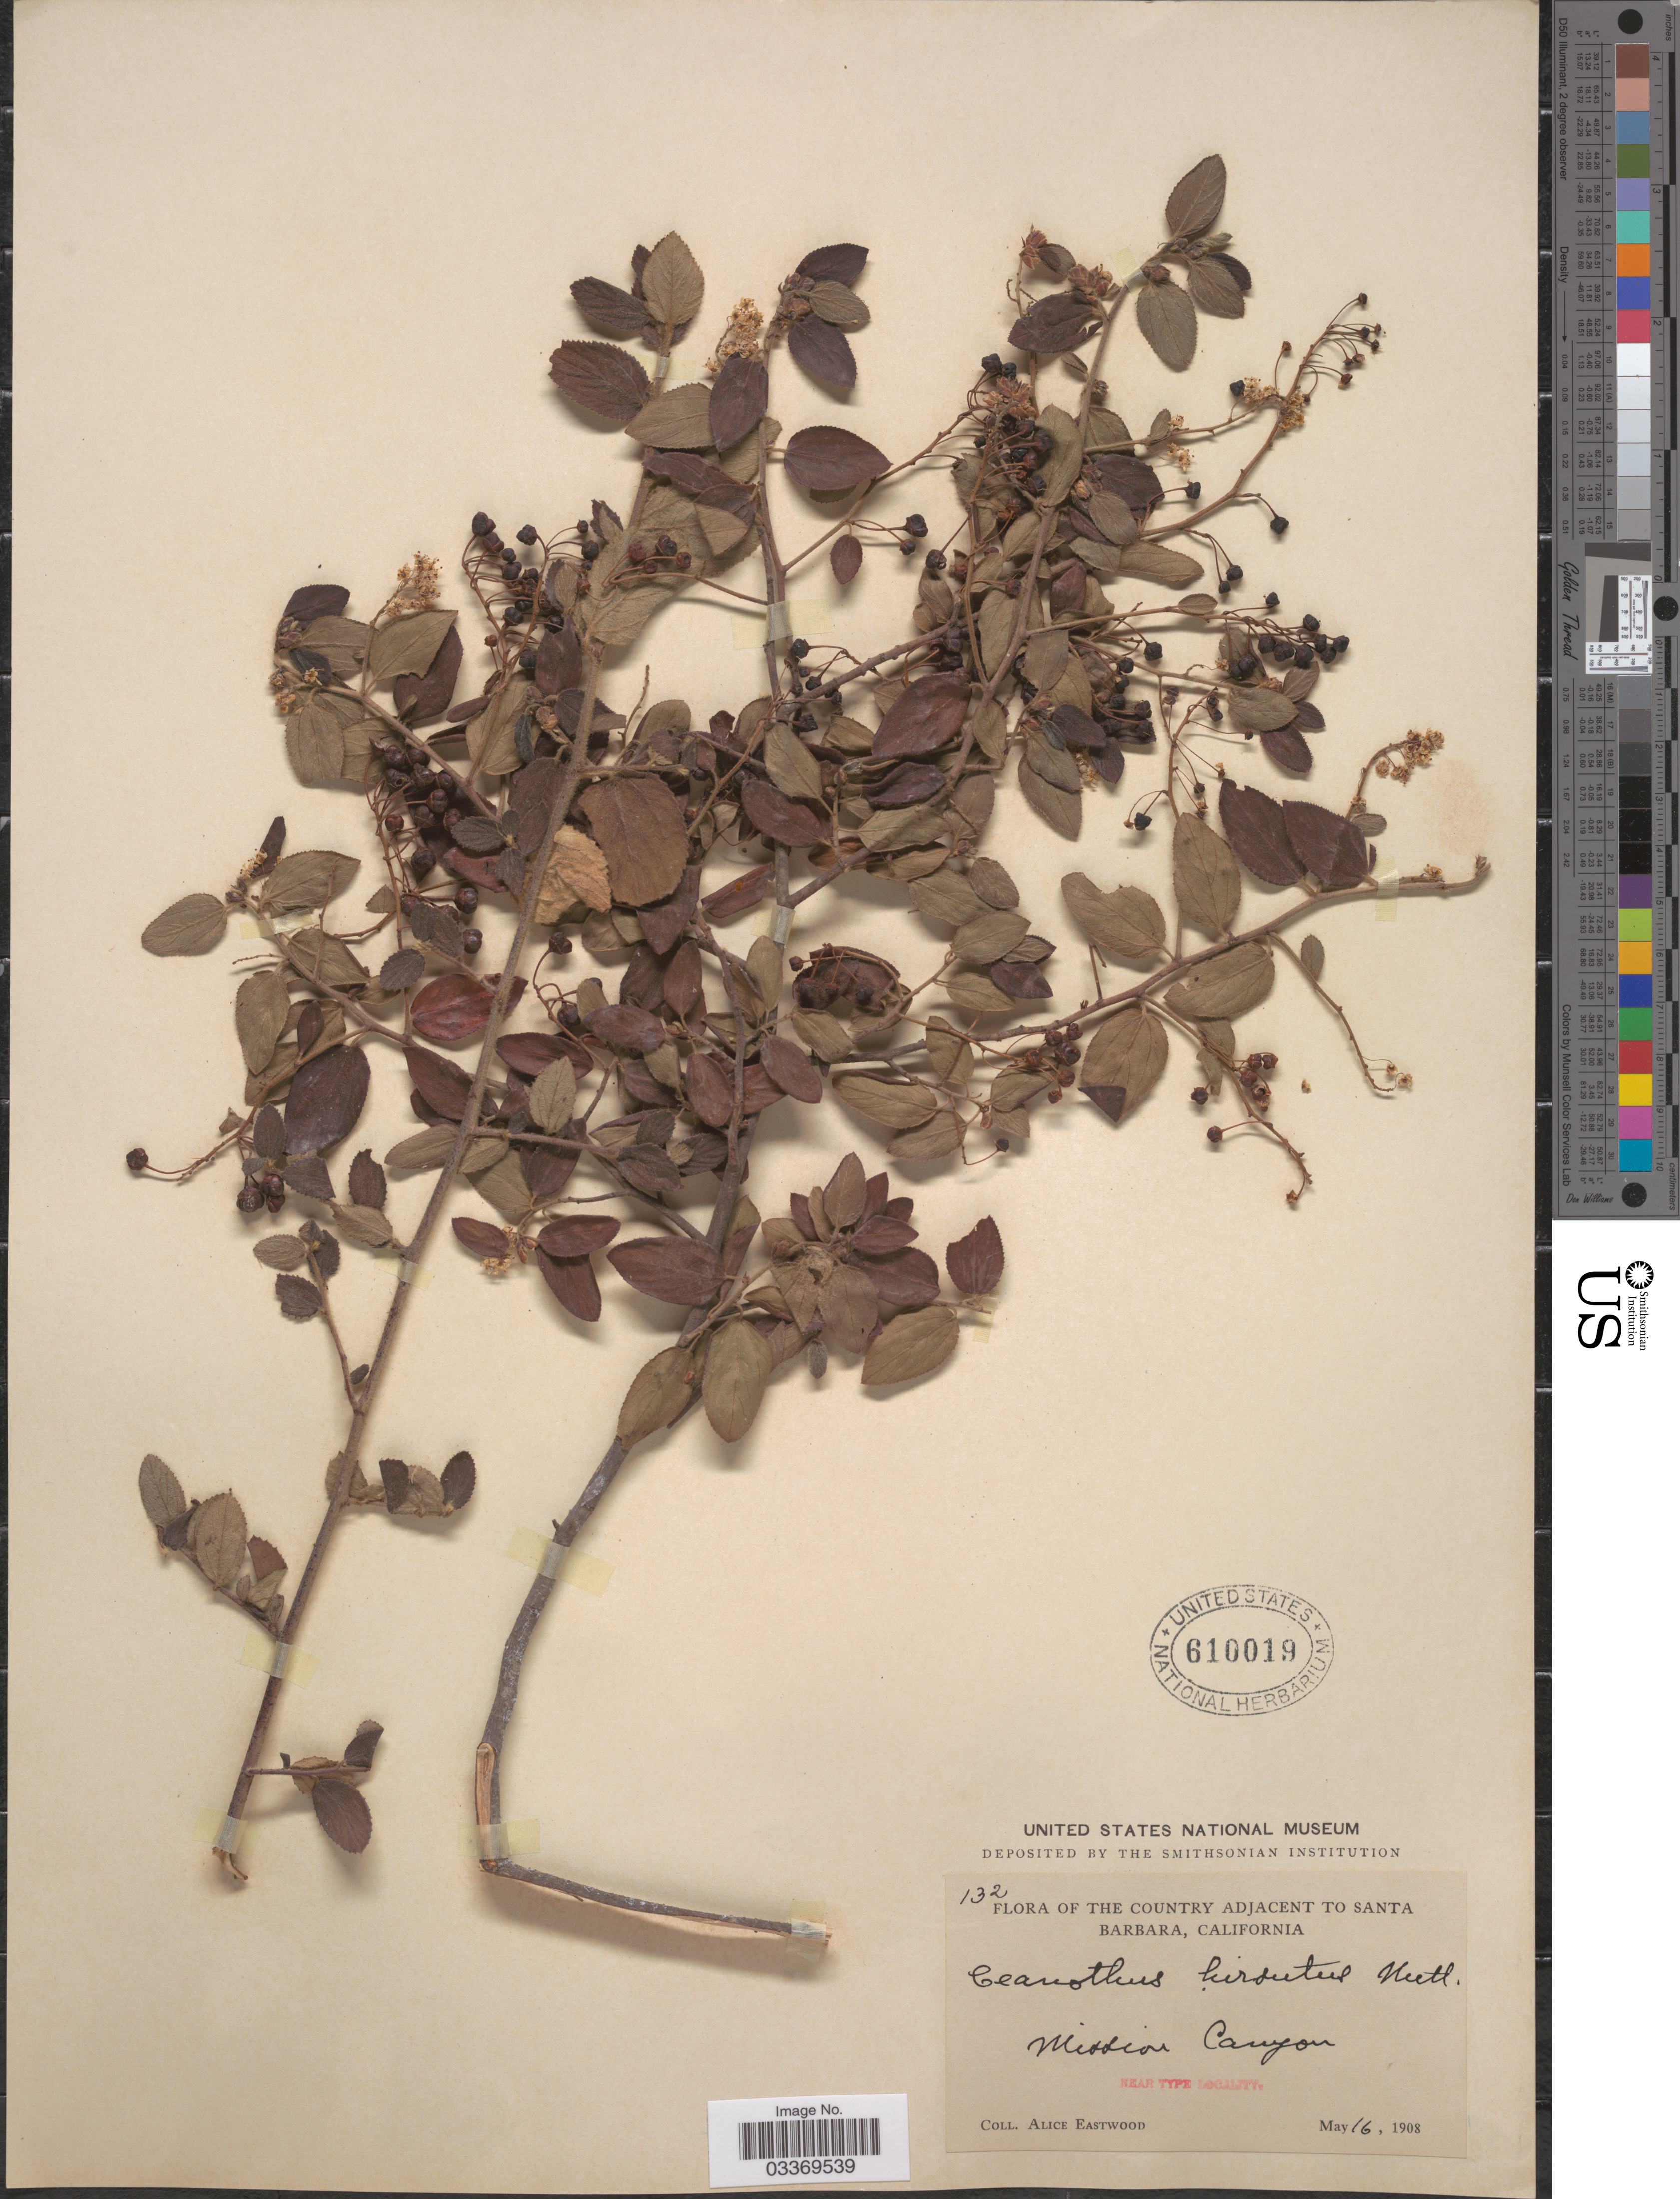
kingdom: Plantae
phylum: Tracheophyta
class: Magnoliopsida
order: Rosales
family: Rhamnaceae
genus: Ceanothus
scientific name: Ceanothus hirsutus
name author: Nutt.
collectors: A. Eastwood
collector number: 132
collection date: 1908-05-16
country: United States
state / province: California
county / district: Santa Barbara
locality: The Country adjacent to Santa Barbara. Mission Canyon.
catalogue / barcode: US 610019